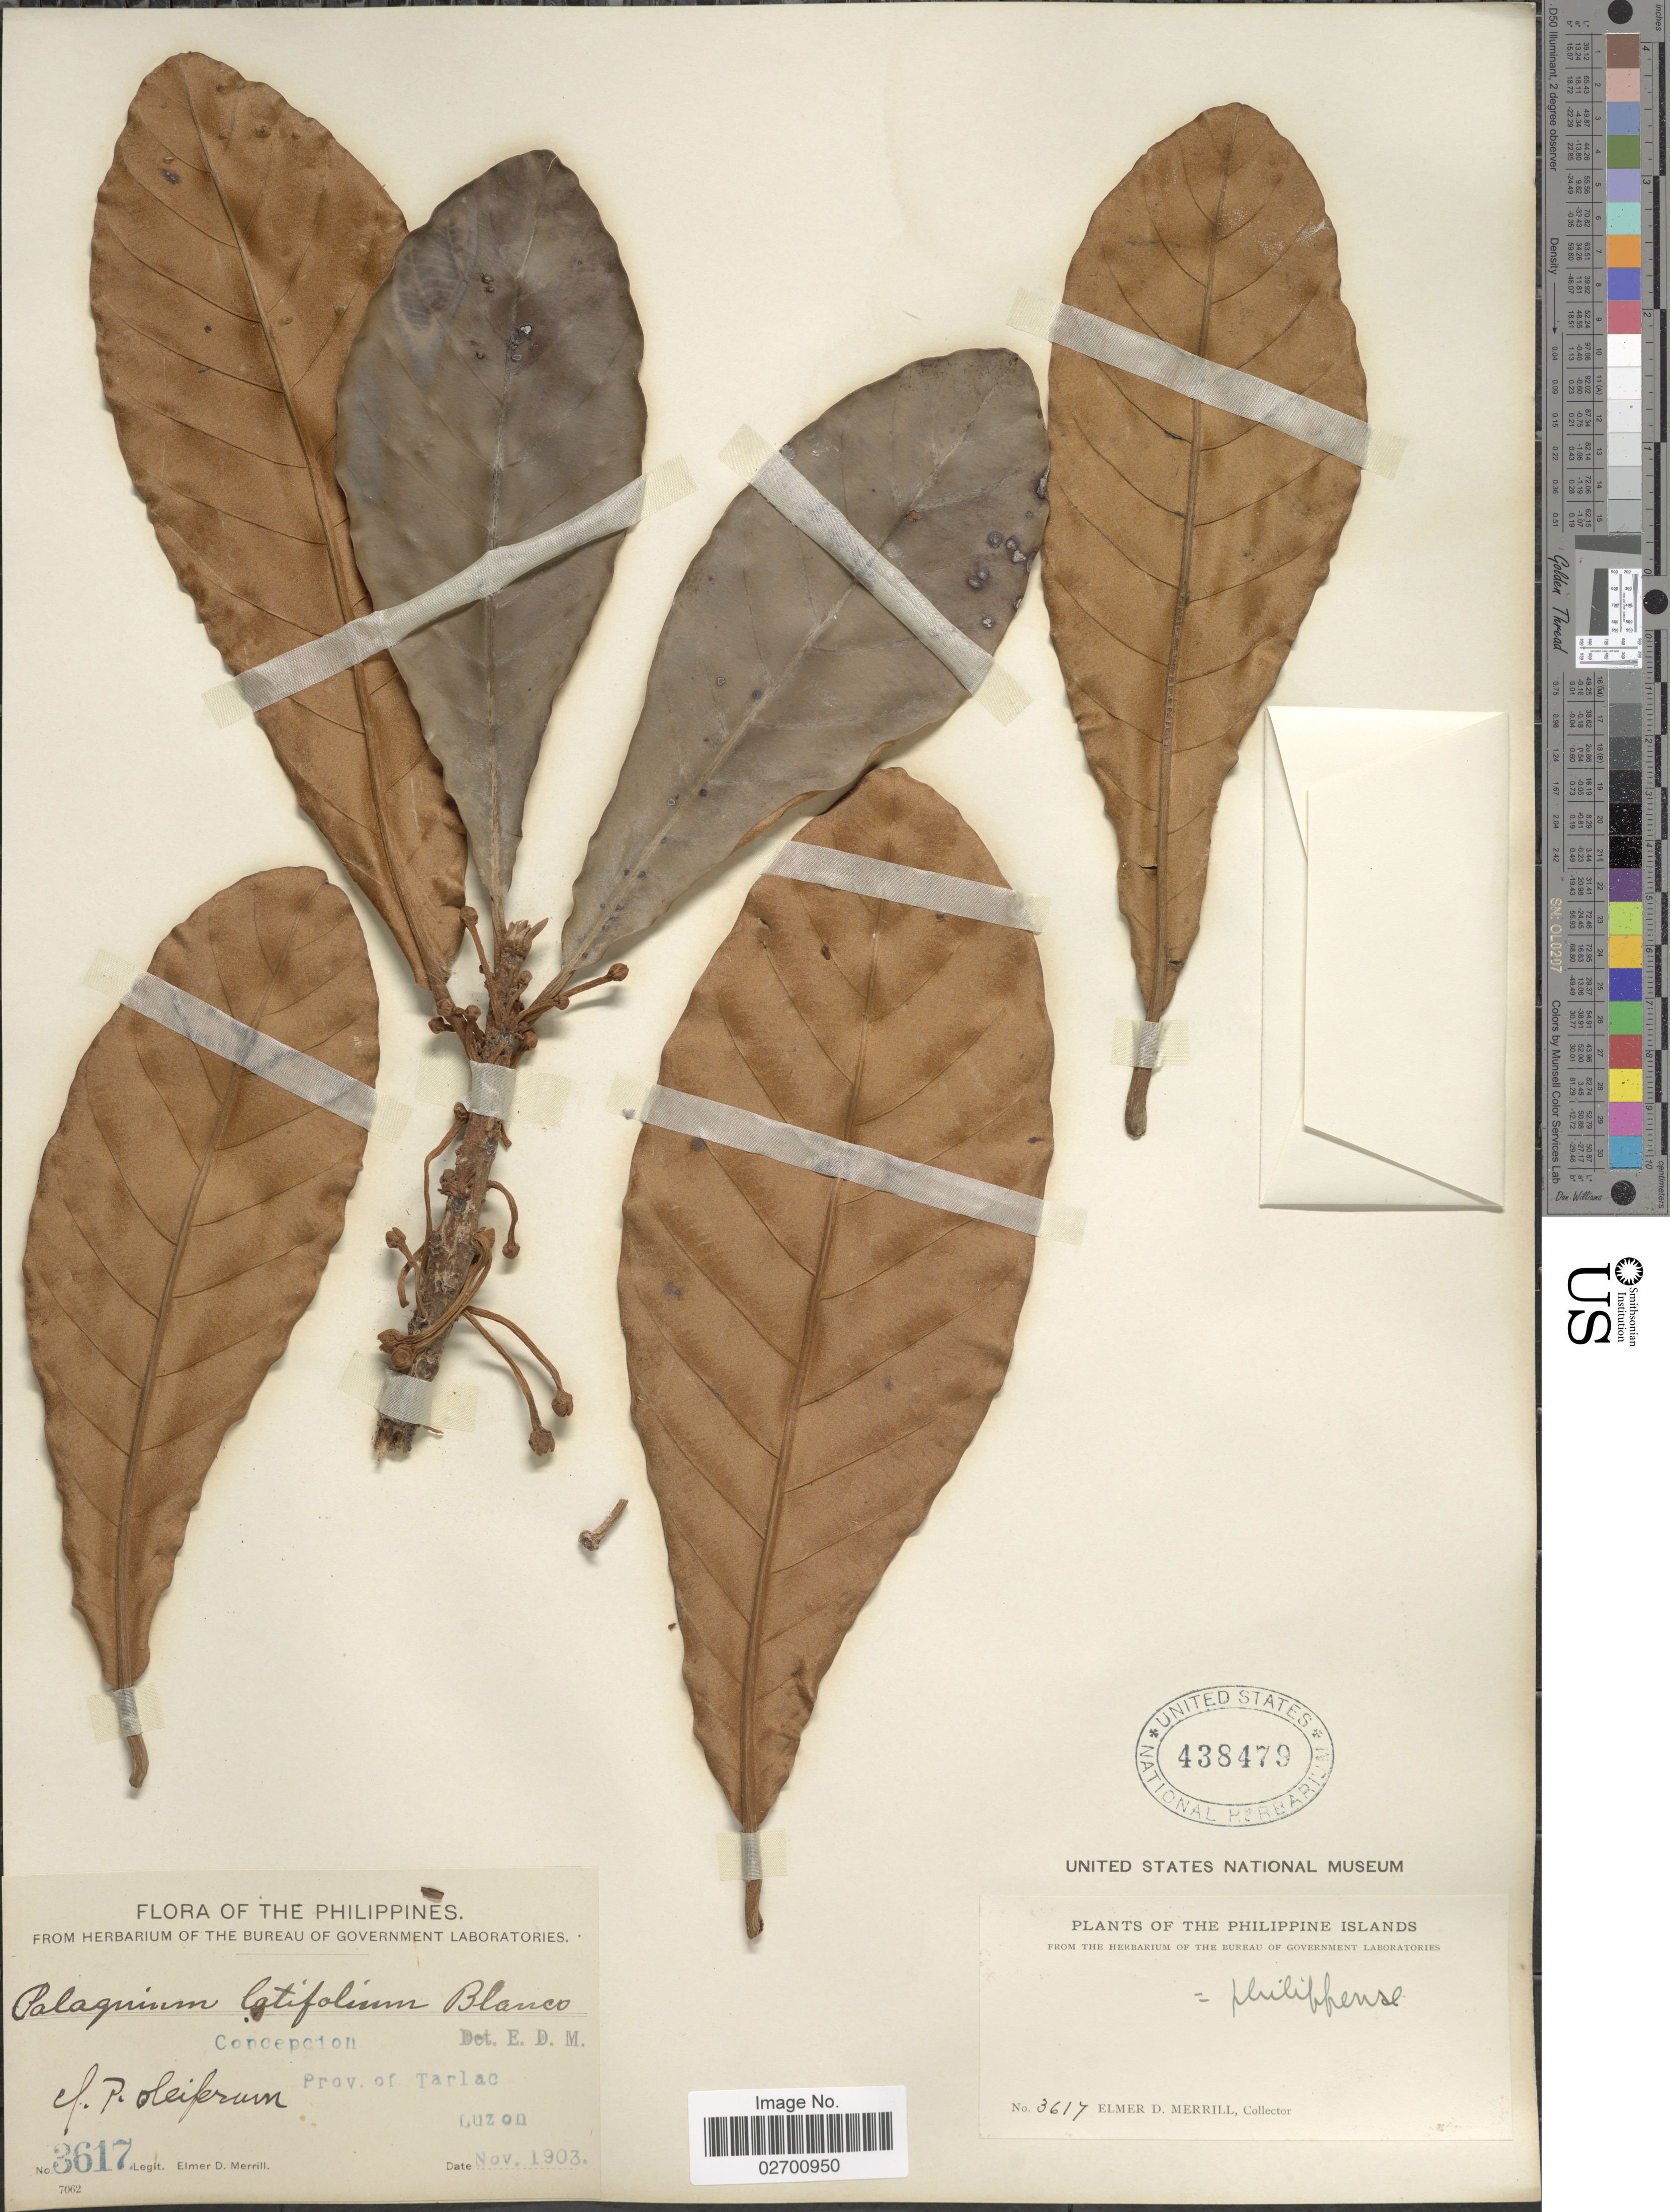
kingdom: Plantae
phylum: Tracheophyta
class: Magnoliopsida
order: Ericales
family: Sapotaceae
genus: Palaquium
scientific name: Palaquium philippense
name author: (Perr.) C.B. Rob.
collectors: E. D. Merrill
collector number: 3617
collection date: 1903-11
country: Philippines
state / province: Central Luzon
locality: Concepcion, Prov. of Tarlac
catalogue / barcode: US 438479